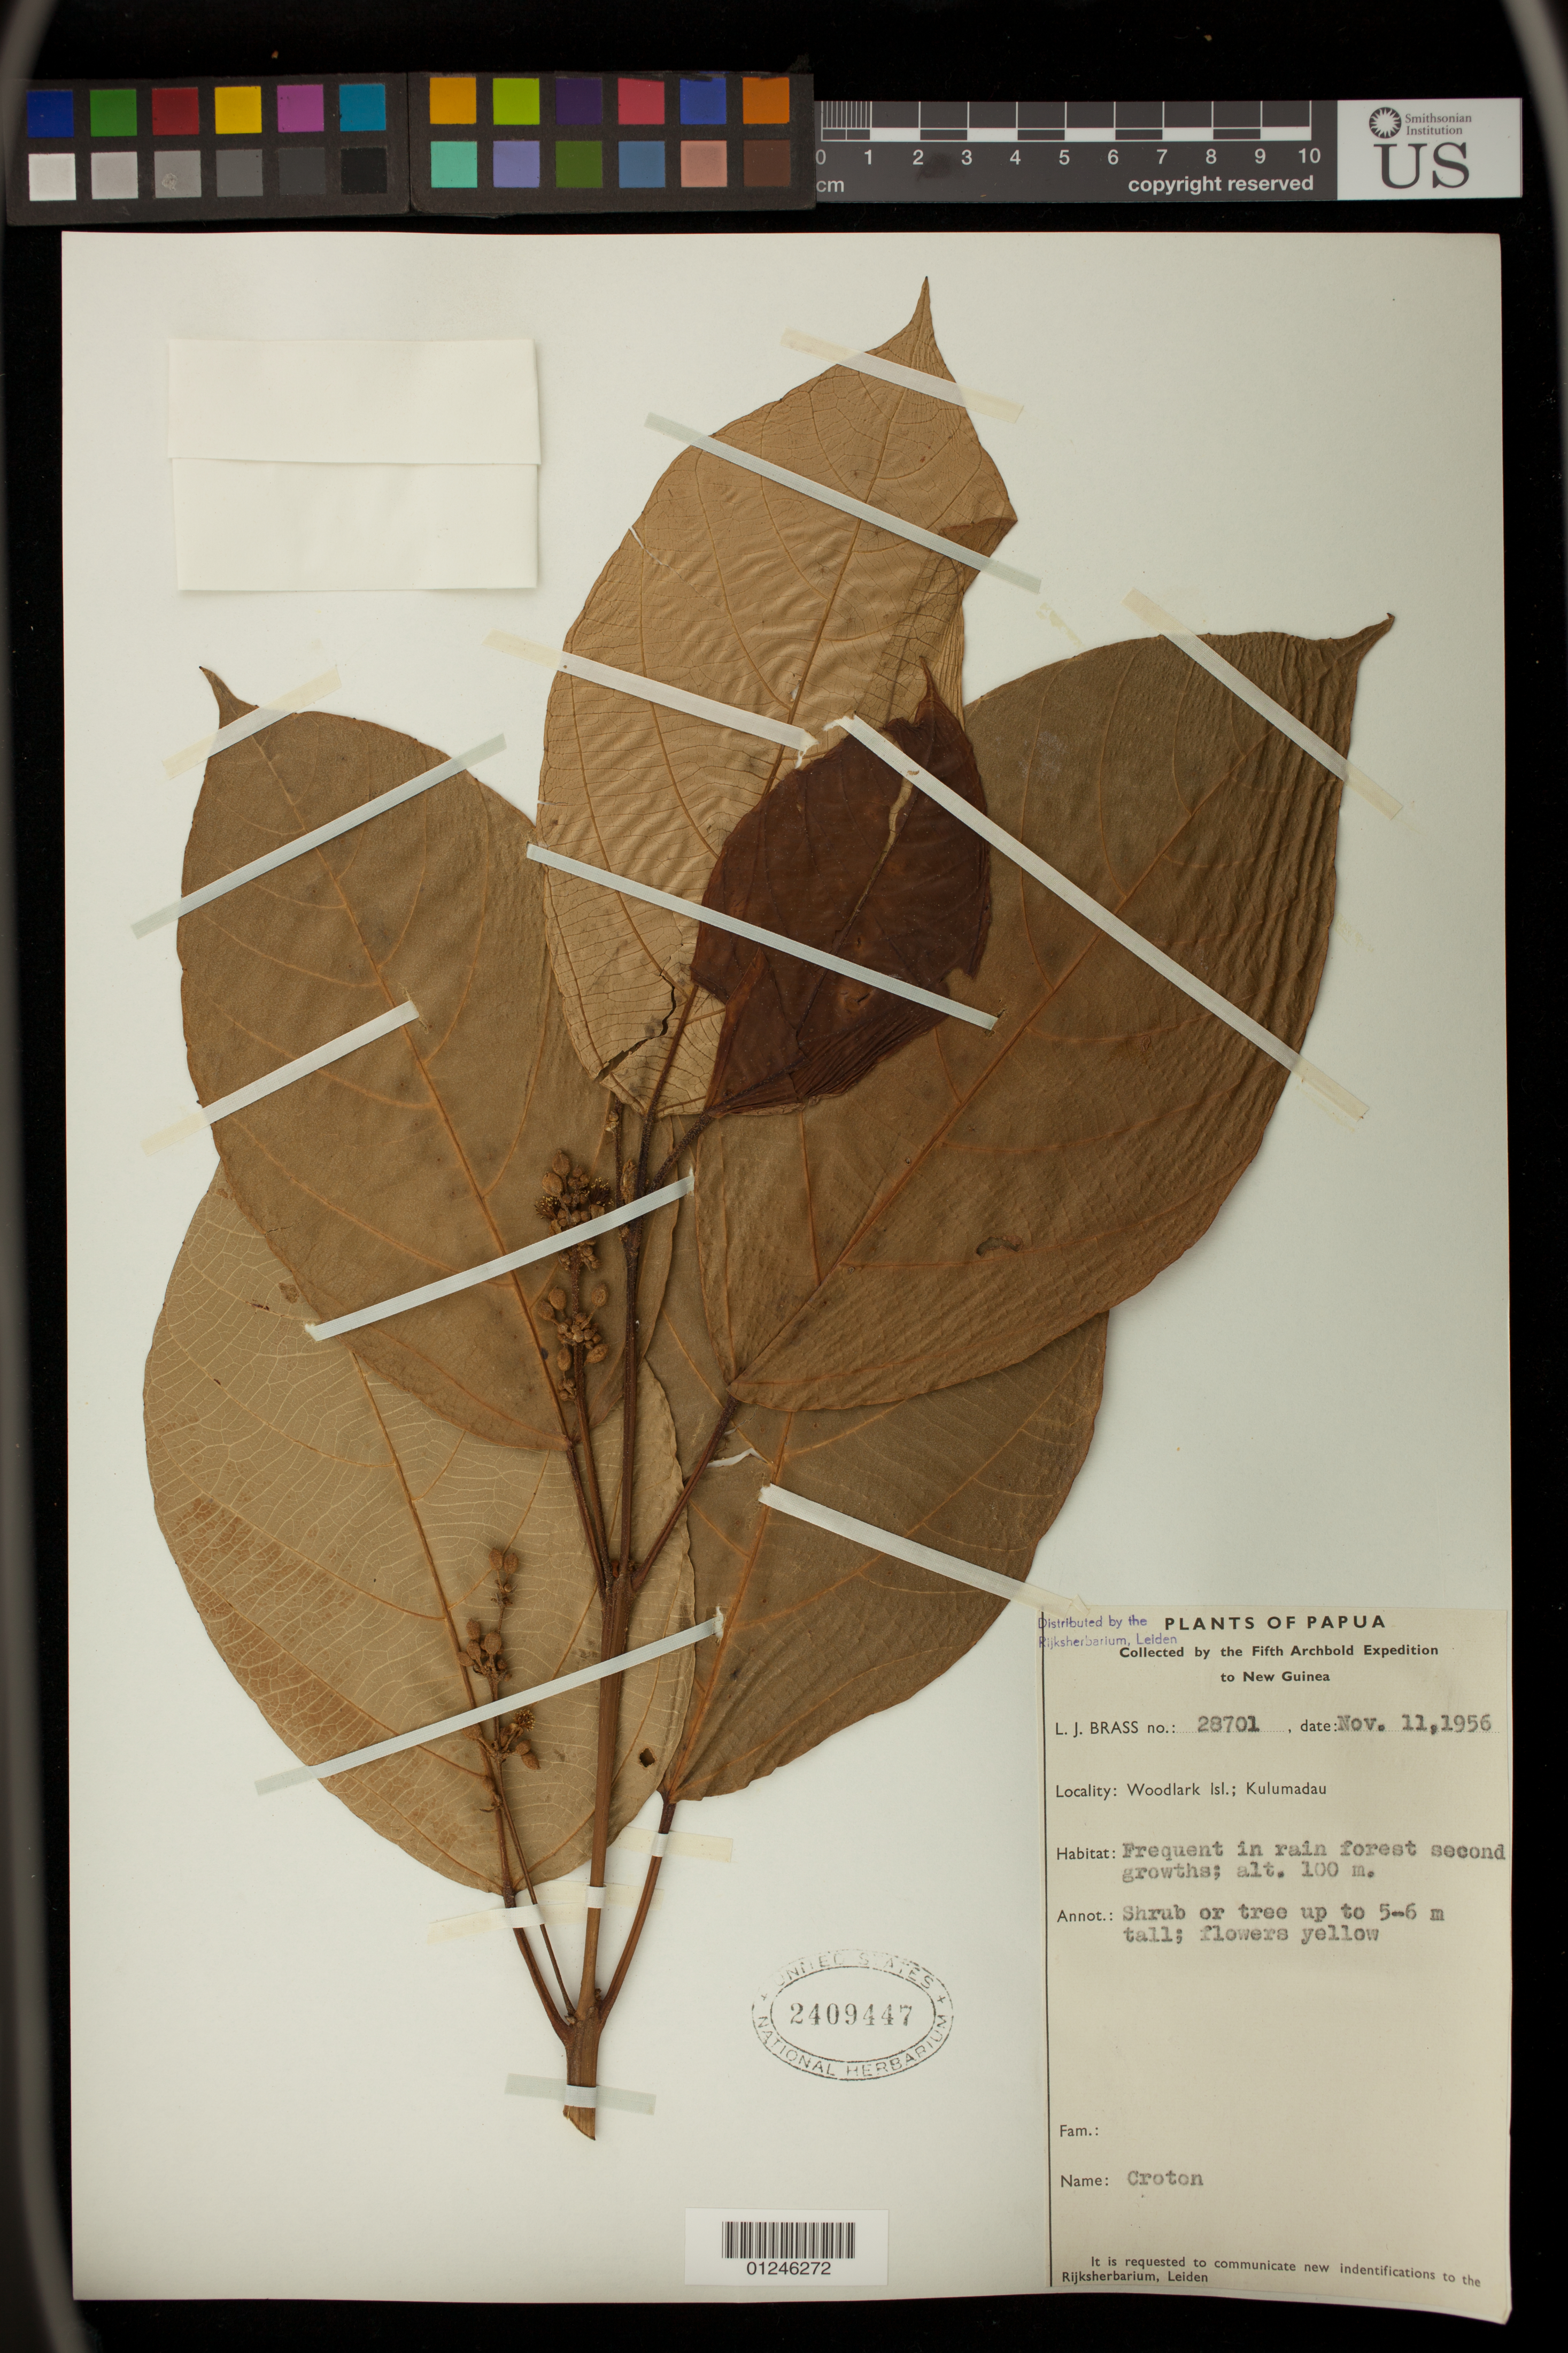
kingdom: Plantae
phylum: Tracheophyta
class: Magnoliopsida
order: Malpighiales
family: Euphorbiaceae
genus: Croton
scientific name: Croton sp.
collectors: L. J. Brass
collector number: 28701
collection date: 1956-11-11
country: Papua New Guinea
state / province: Milne Bay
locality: Woodlark Isl., Kulumadau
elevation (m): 100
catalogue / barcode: US 2409447